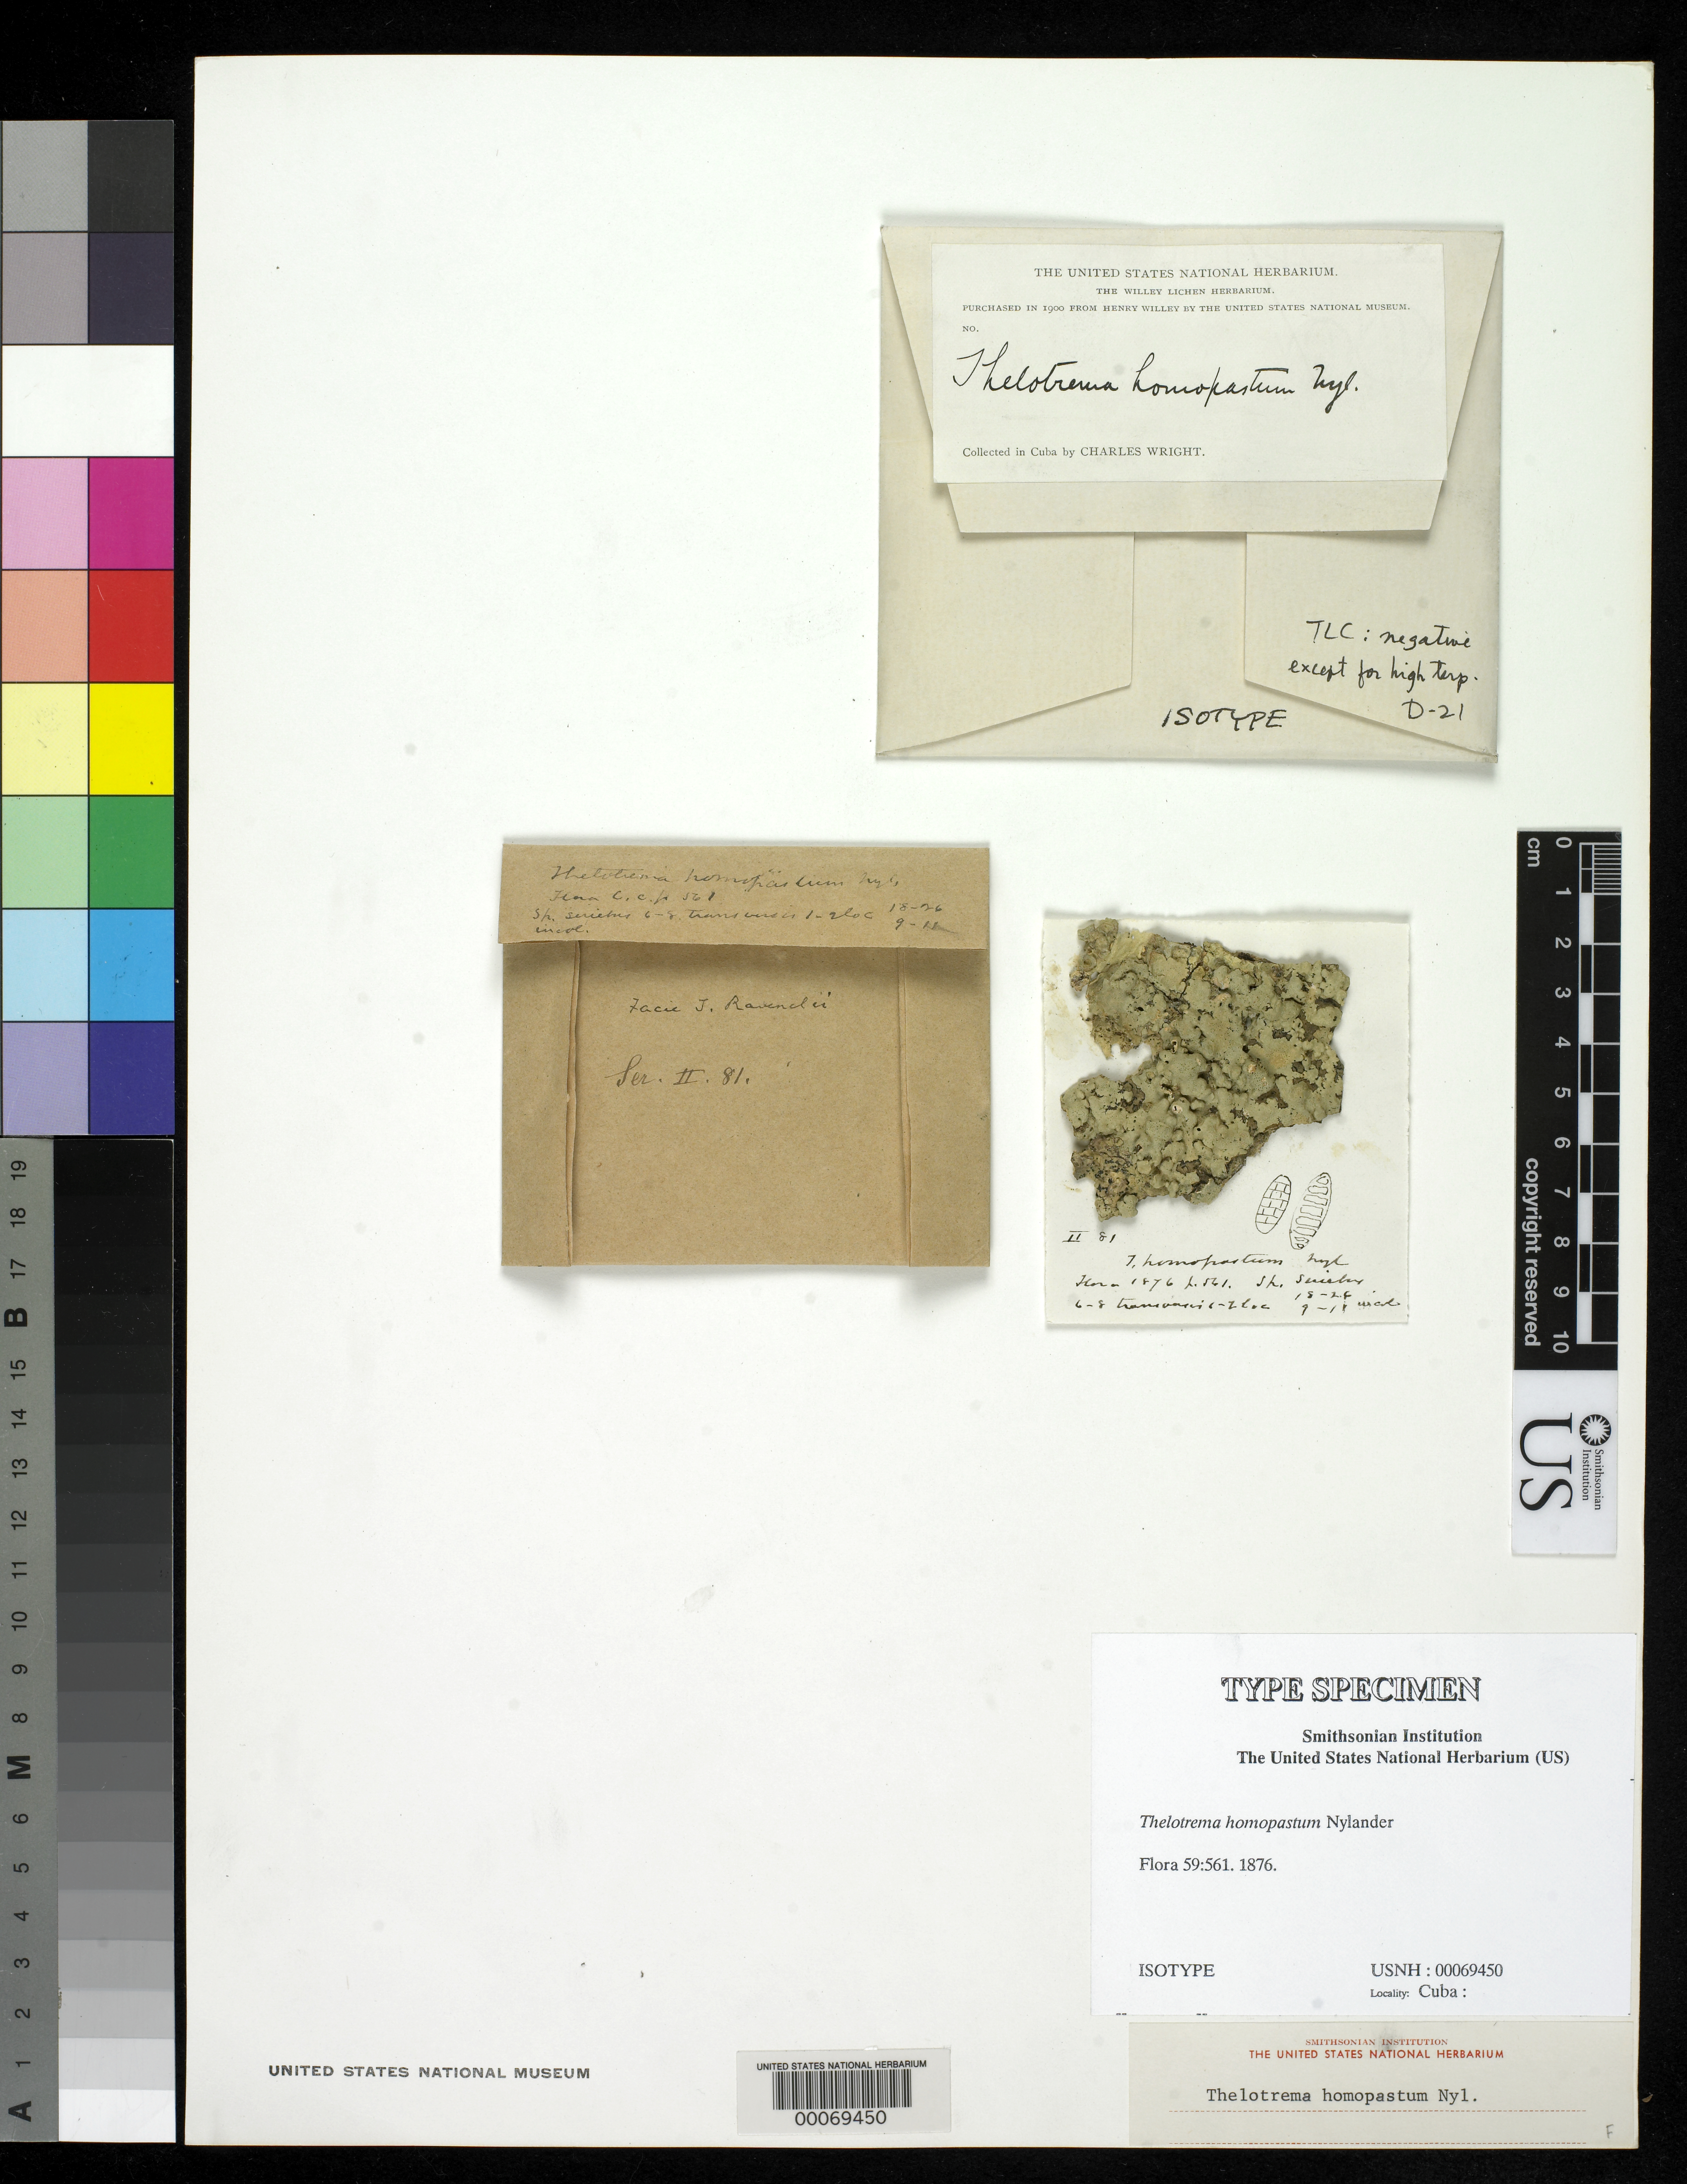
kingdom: Fungi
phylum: Ascomycota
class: Lecanoromycetes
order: Ostropales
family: Graphidaceae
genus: Thelotrema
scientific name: Thelotrema homopastum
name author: Nyl.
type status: Isotype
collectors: C. Wright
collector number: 81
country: Cuba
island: Greater Antilles